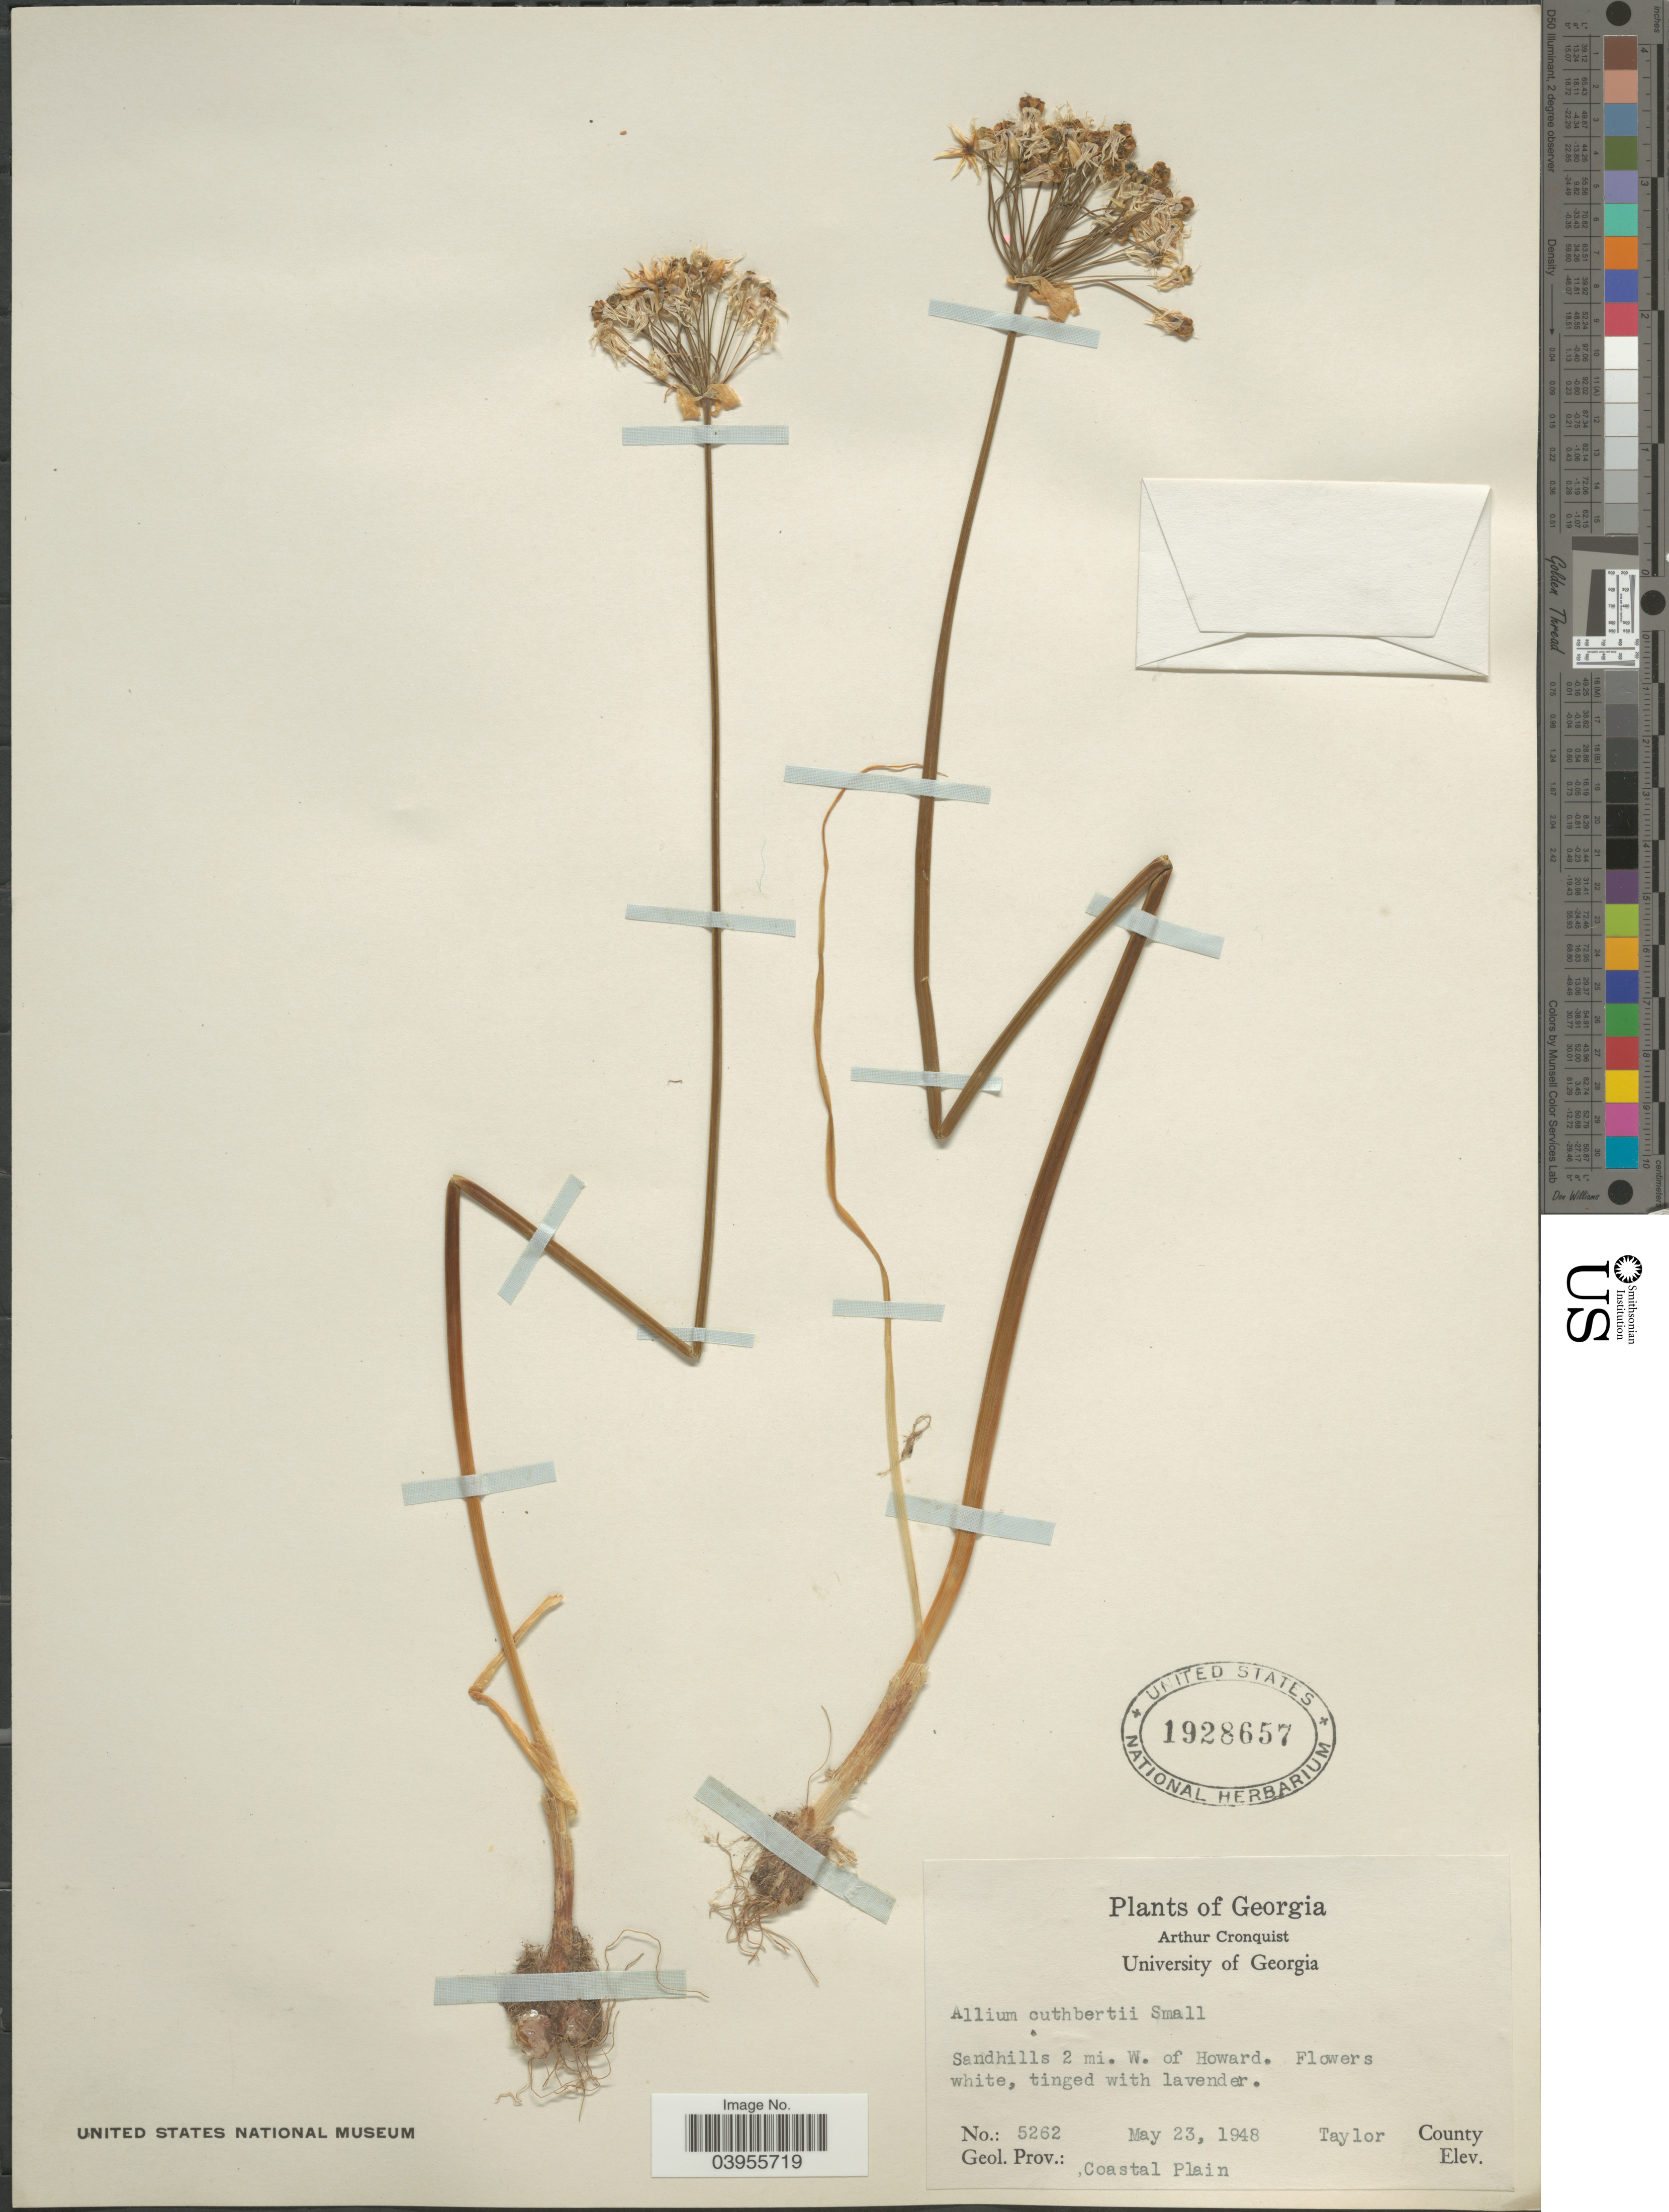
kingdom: Plantae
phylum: Tracheophyta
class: Liliopsida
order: Asparagales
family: Amaryllidaceae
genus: Allium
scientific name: Allium cuthbertii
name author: Small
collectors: A. J. Cronquist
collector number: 5262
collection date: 1948-05-23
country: United States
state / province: Georgia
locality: Sandhills 2 mi. W. of Howard. Taylor County. Geol. Prov.: Coastal Plain.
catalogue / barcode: US 1928657